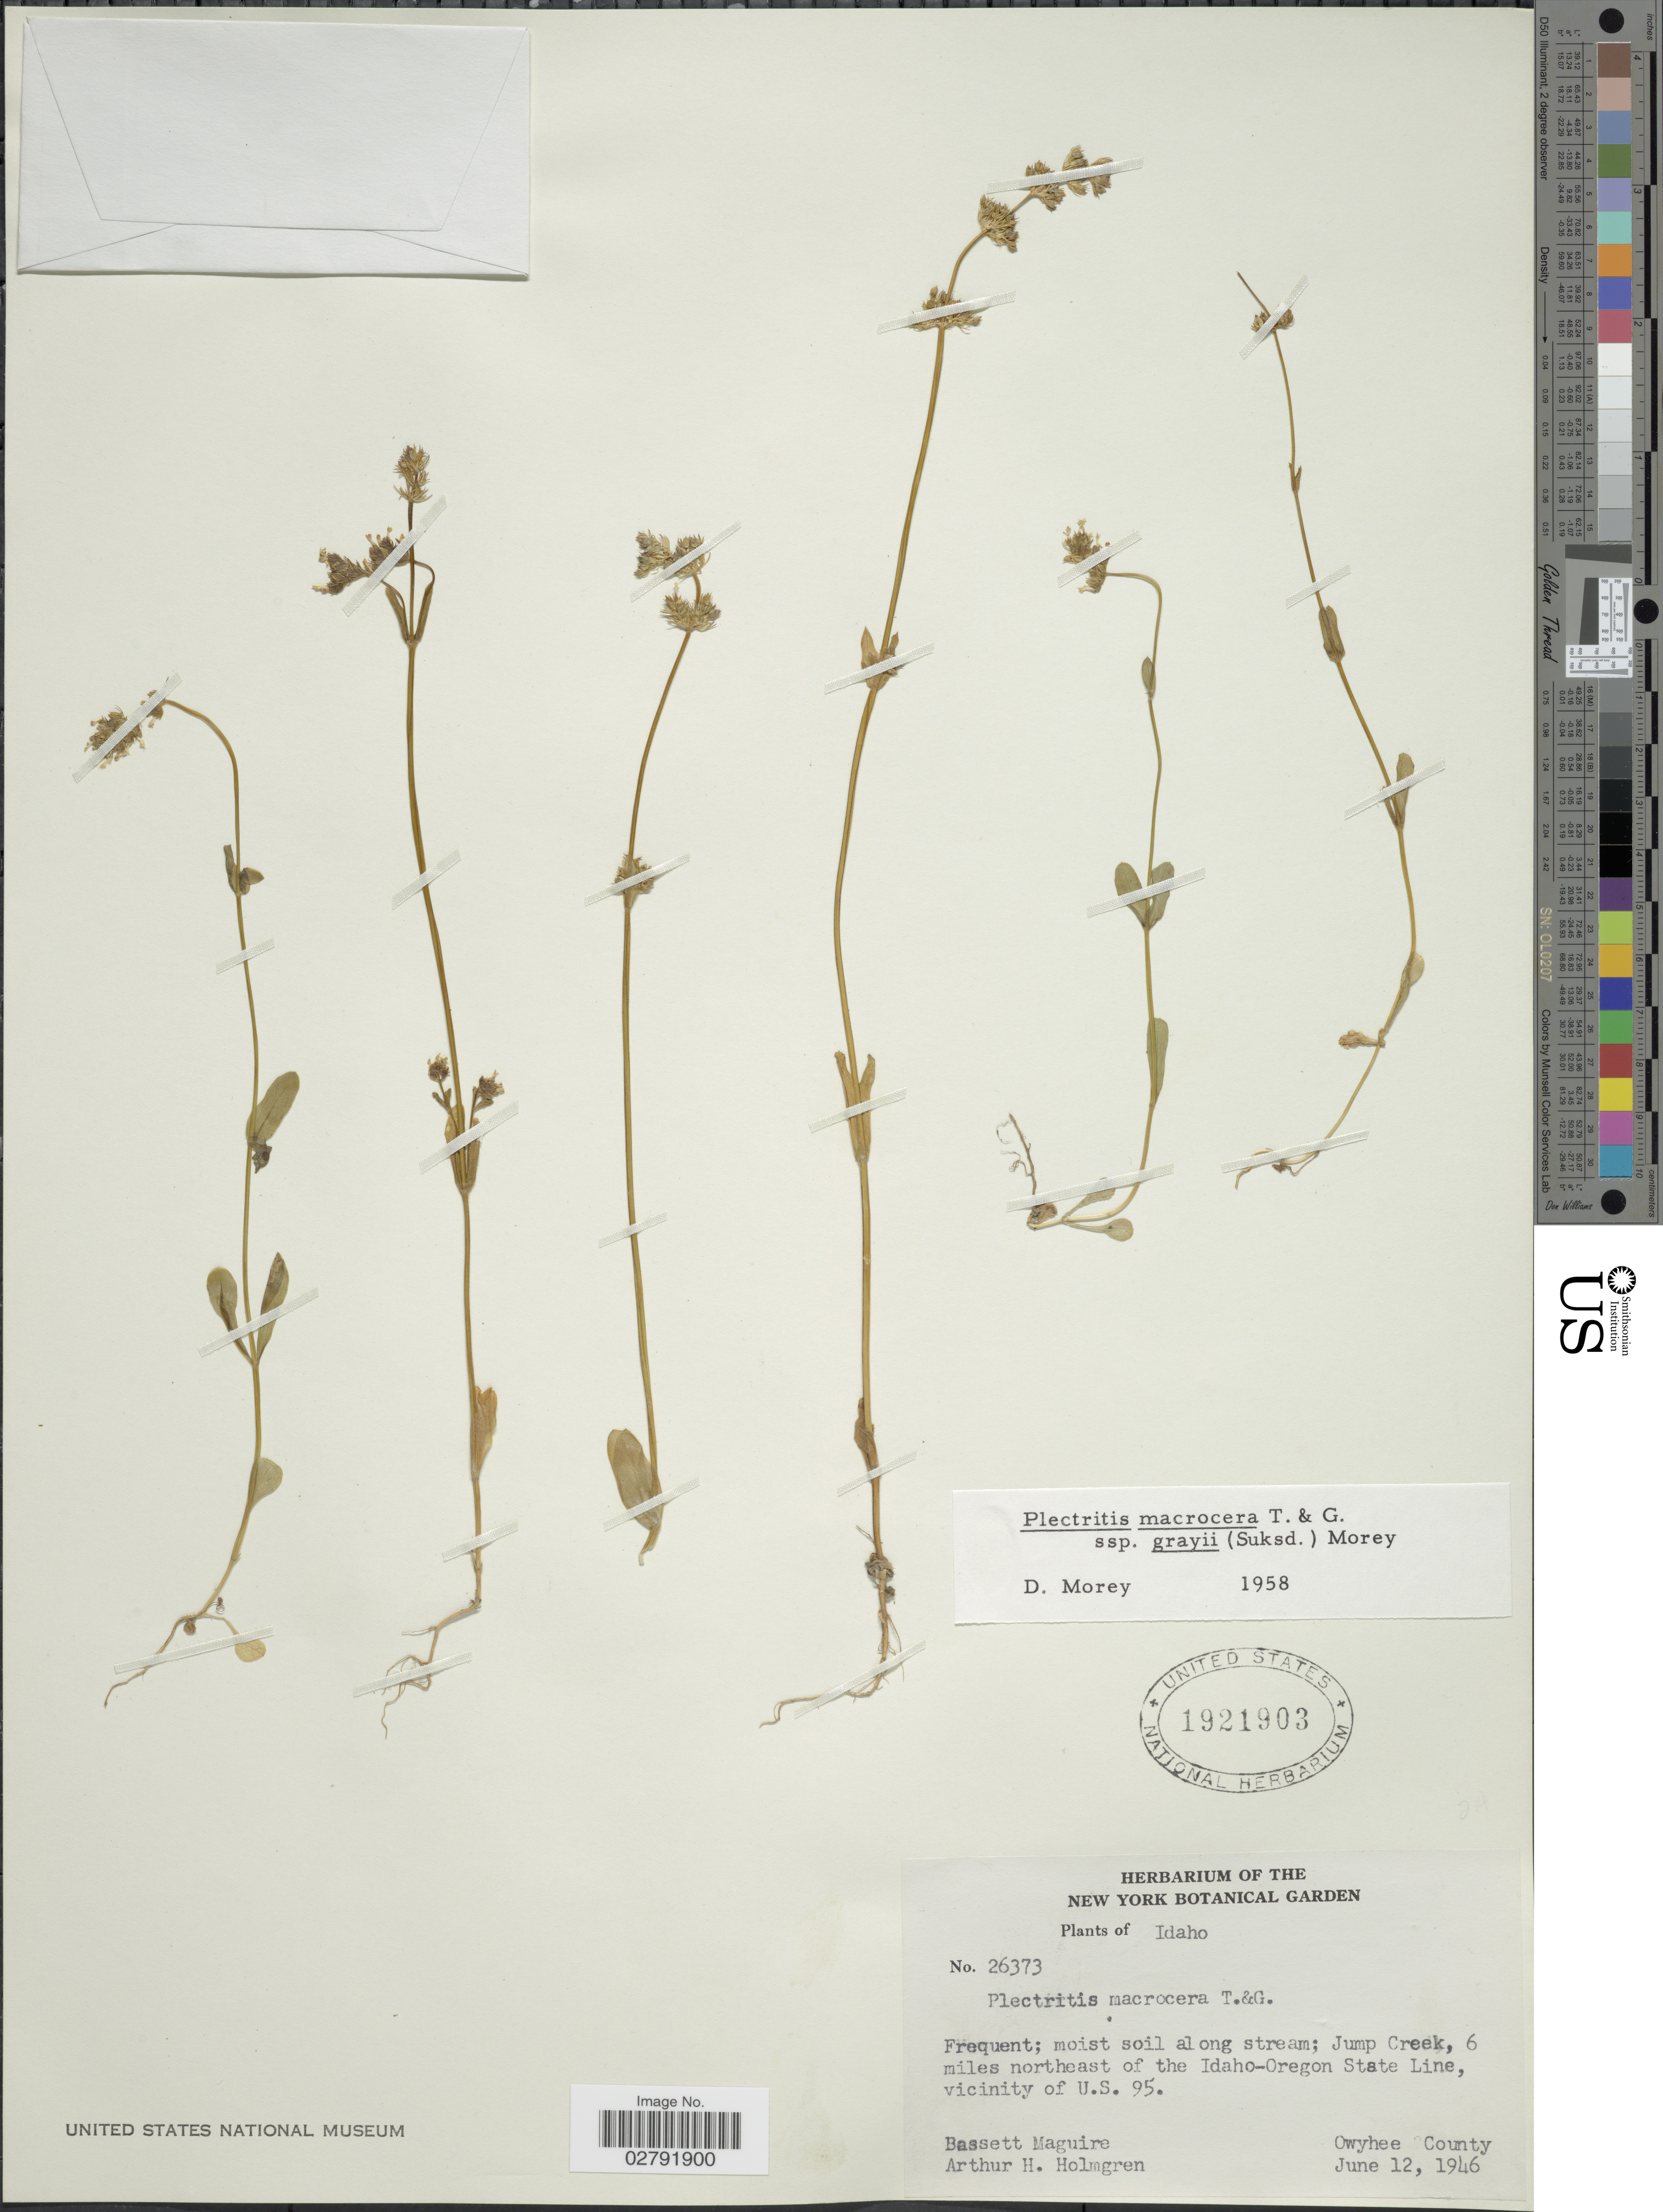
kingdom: Plantae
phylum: Tracheophyta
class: Magnoliopsida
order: Dipsacales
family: Caprifoliaceae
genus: Plectritis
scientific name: Plectritis macrocera subsp. grayi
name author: (Suksd.) Morey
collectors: B. Maguire & A. H. Holmgren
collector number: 26373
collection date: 1946-06-12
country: United States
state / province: Idaho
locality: Jump Creek, 6 miles northeast of the Idaho-Oregon State Line, vicinity of U.S. 95. Owyhee County.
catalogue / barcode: US 1921903